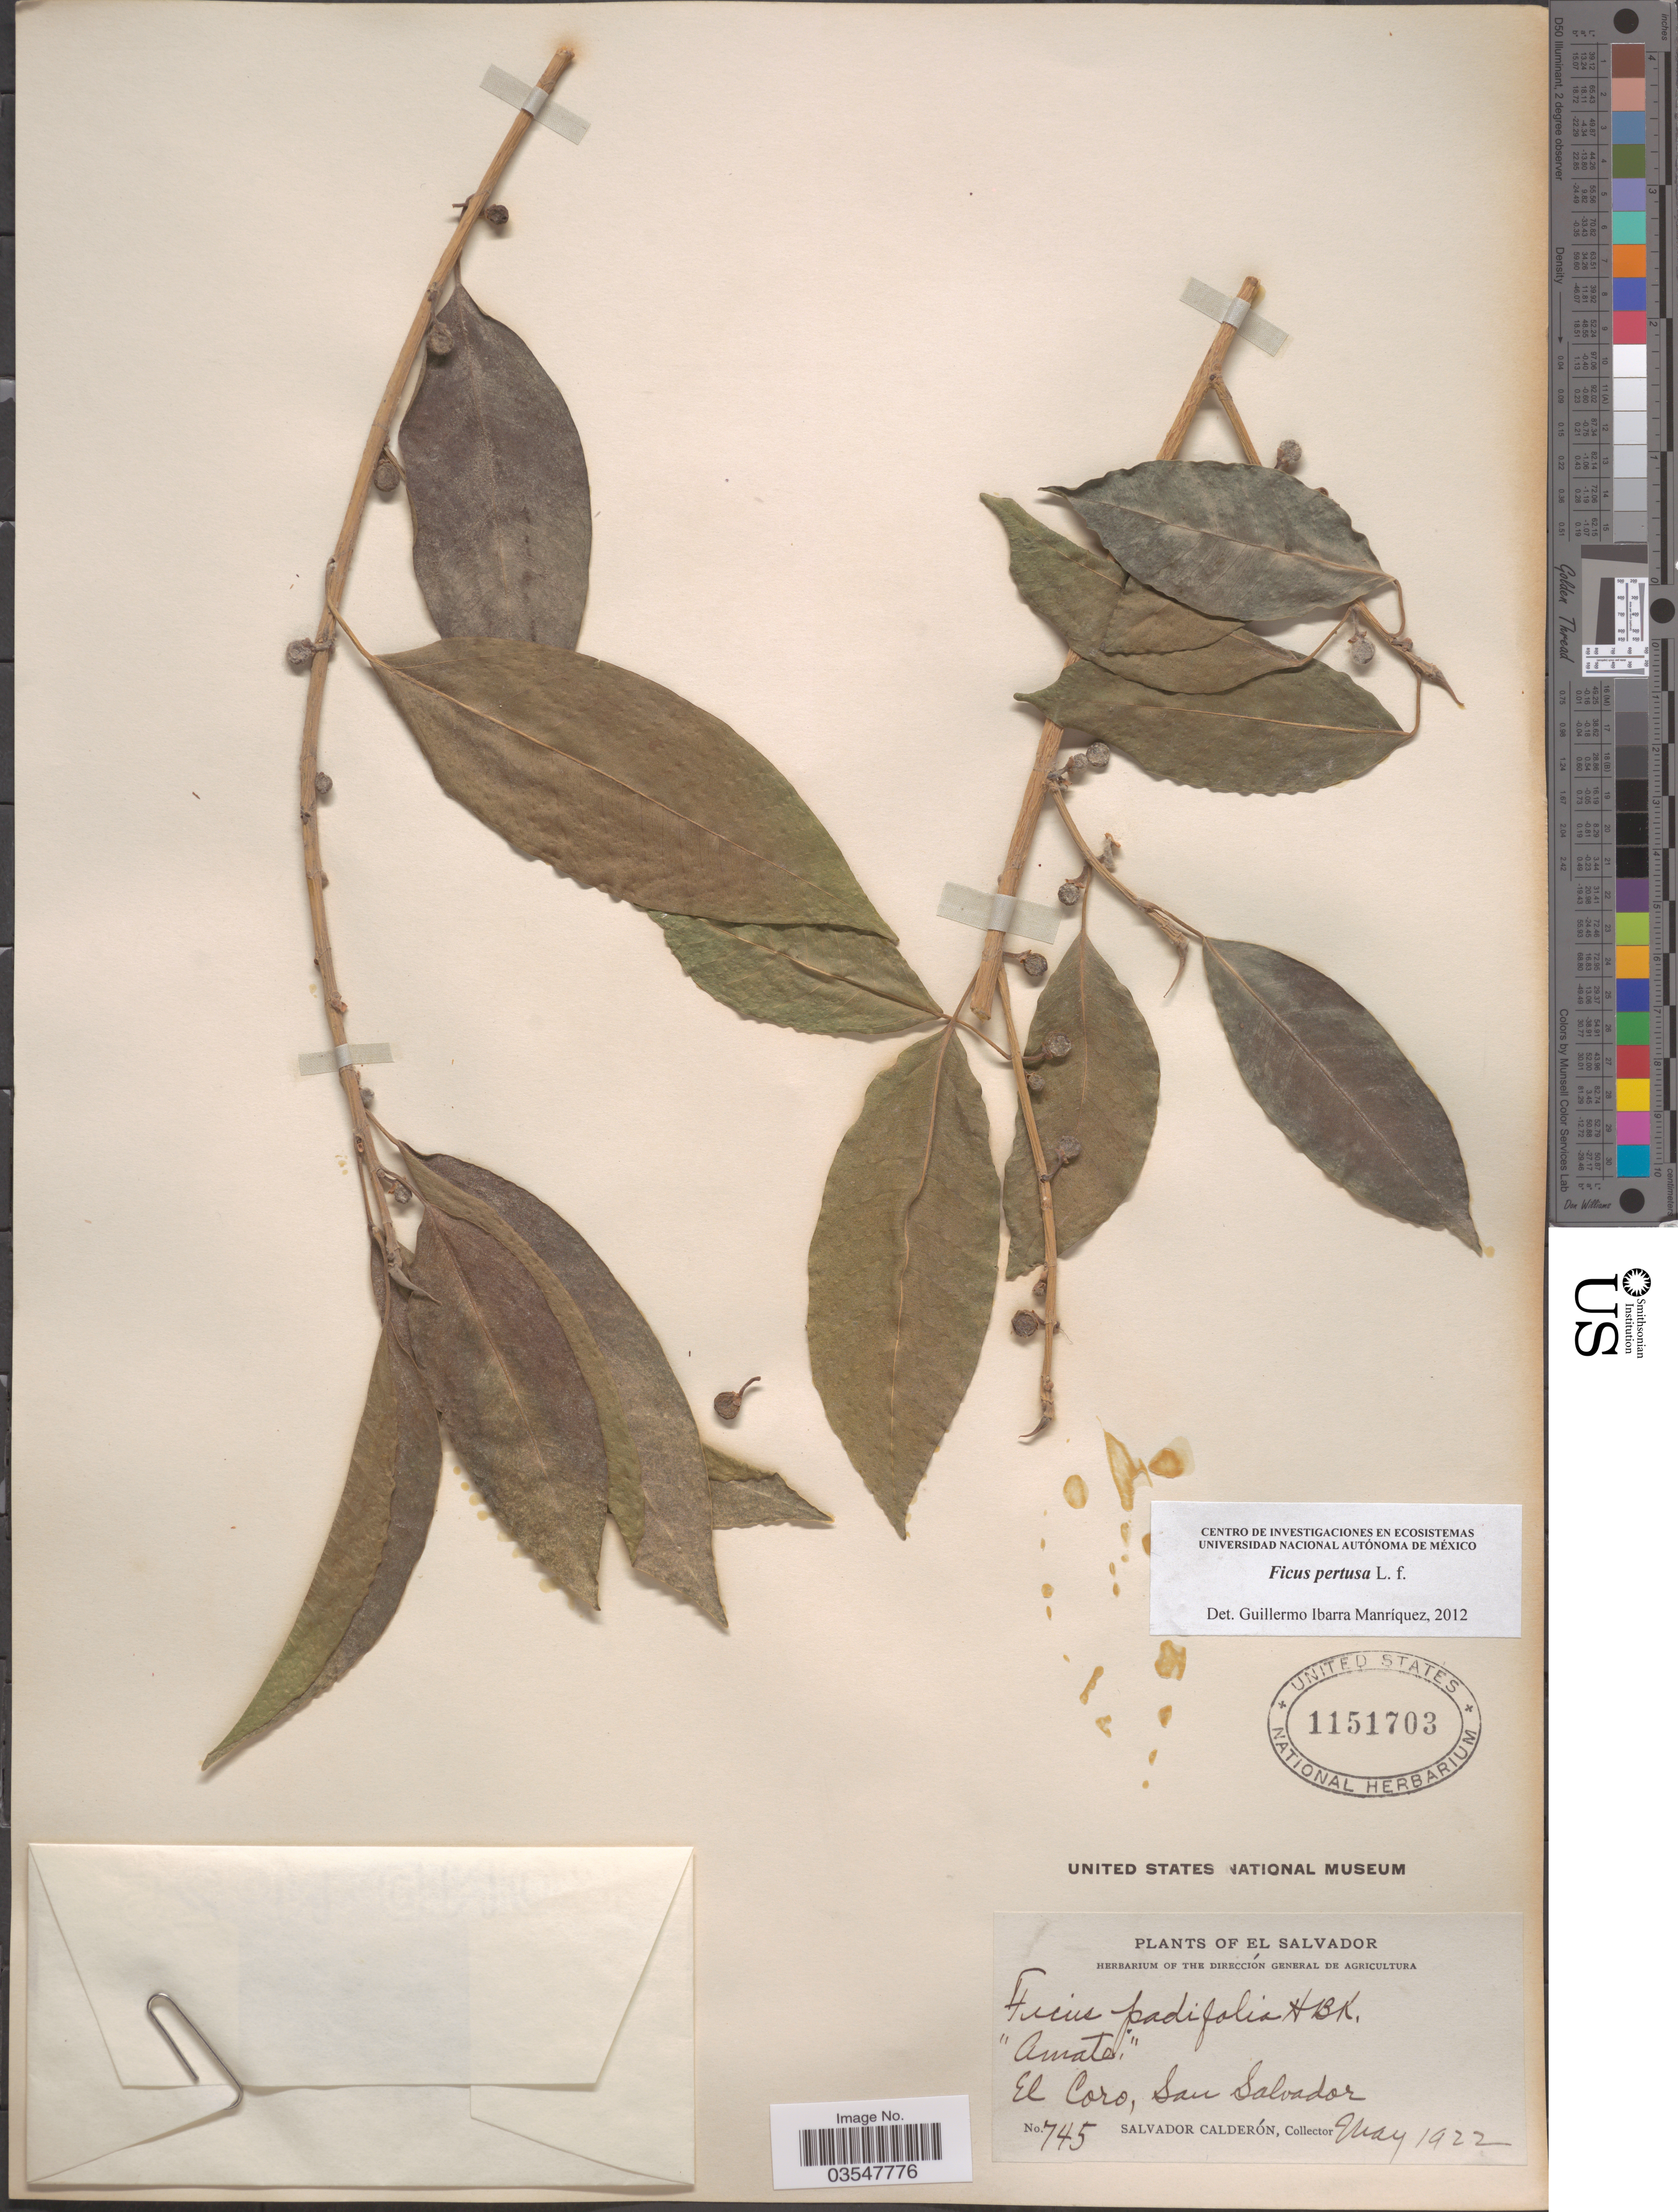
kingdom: Plantae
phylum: Tracheophyta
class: Magnoliopsida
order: Rosales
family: Moraceae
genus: Ficus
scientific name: Ficus pertusa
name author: L. f.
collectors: S. Calderón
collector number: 745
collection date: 1922-05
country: El Salvador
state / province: San Salvador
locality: El Coro.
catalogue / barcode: US 1151703